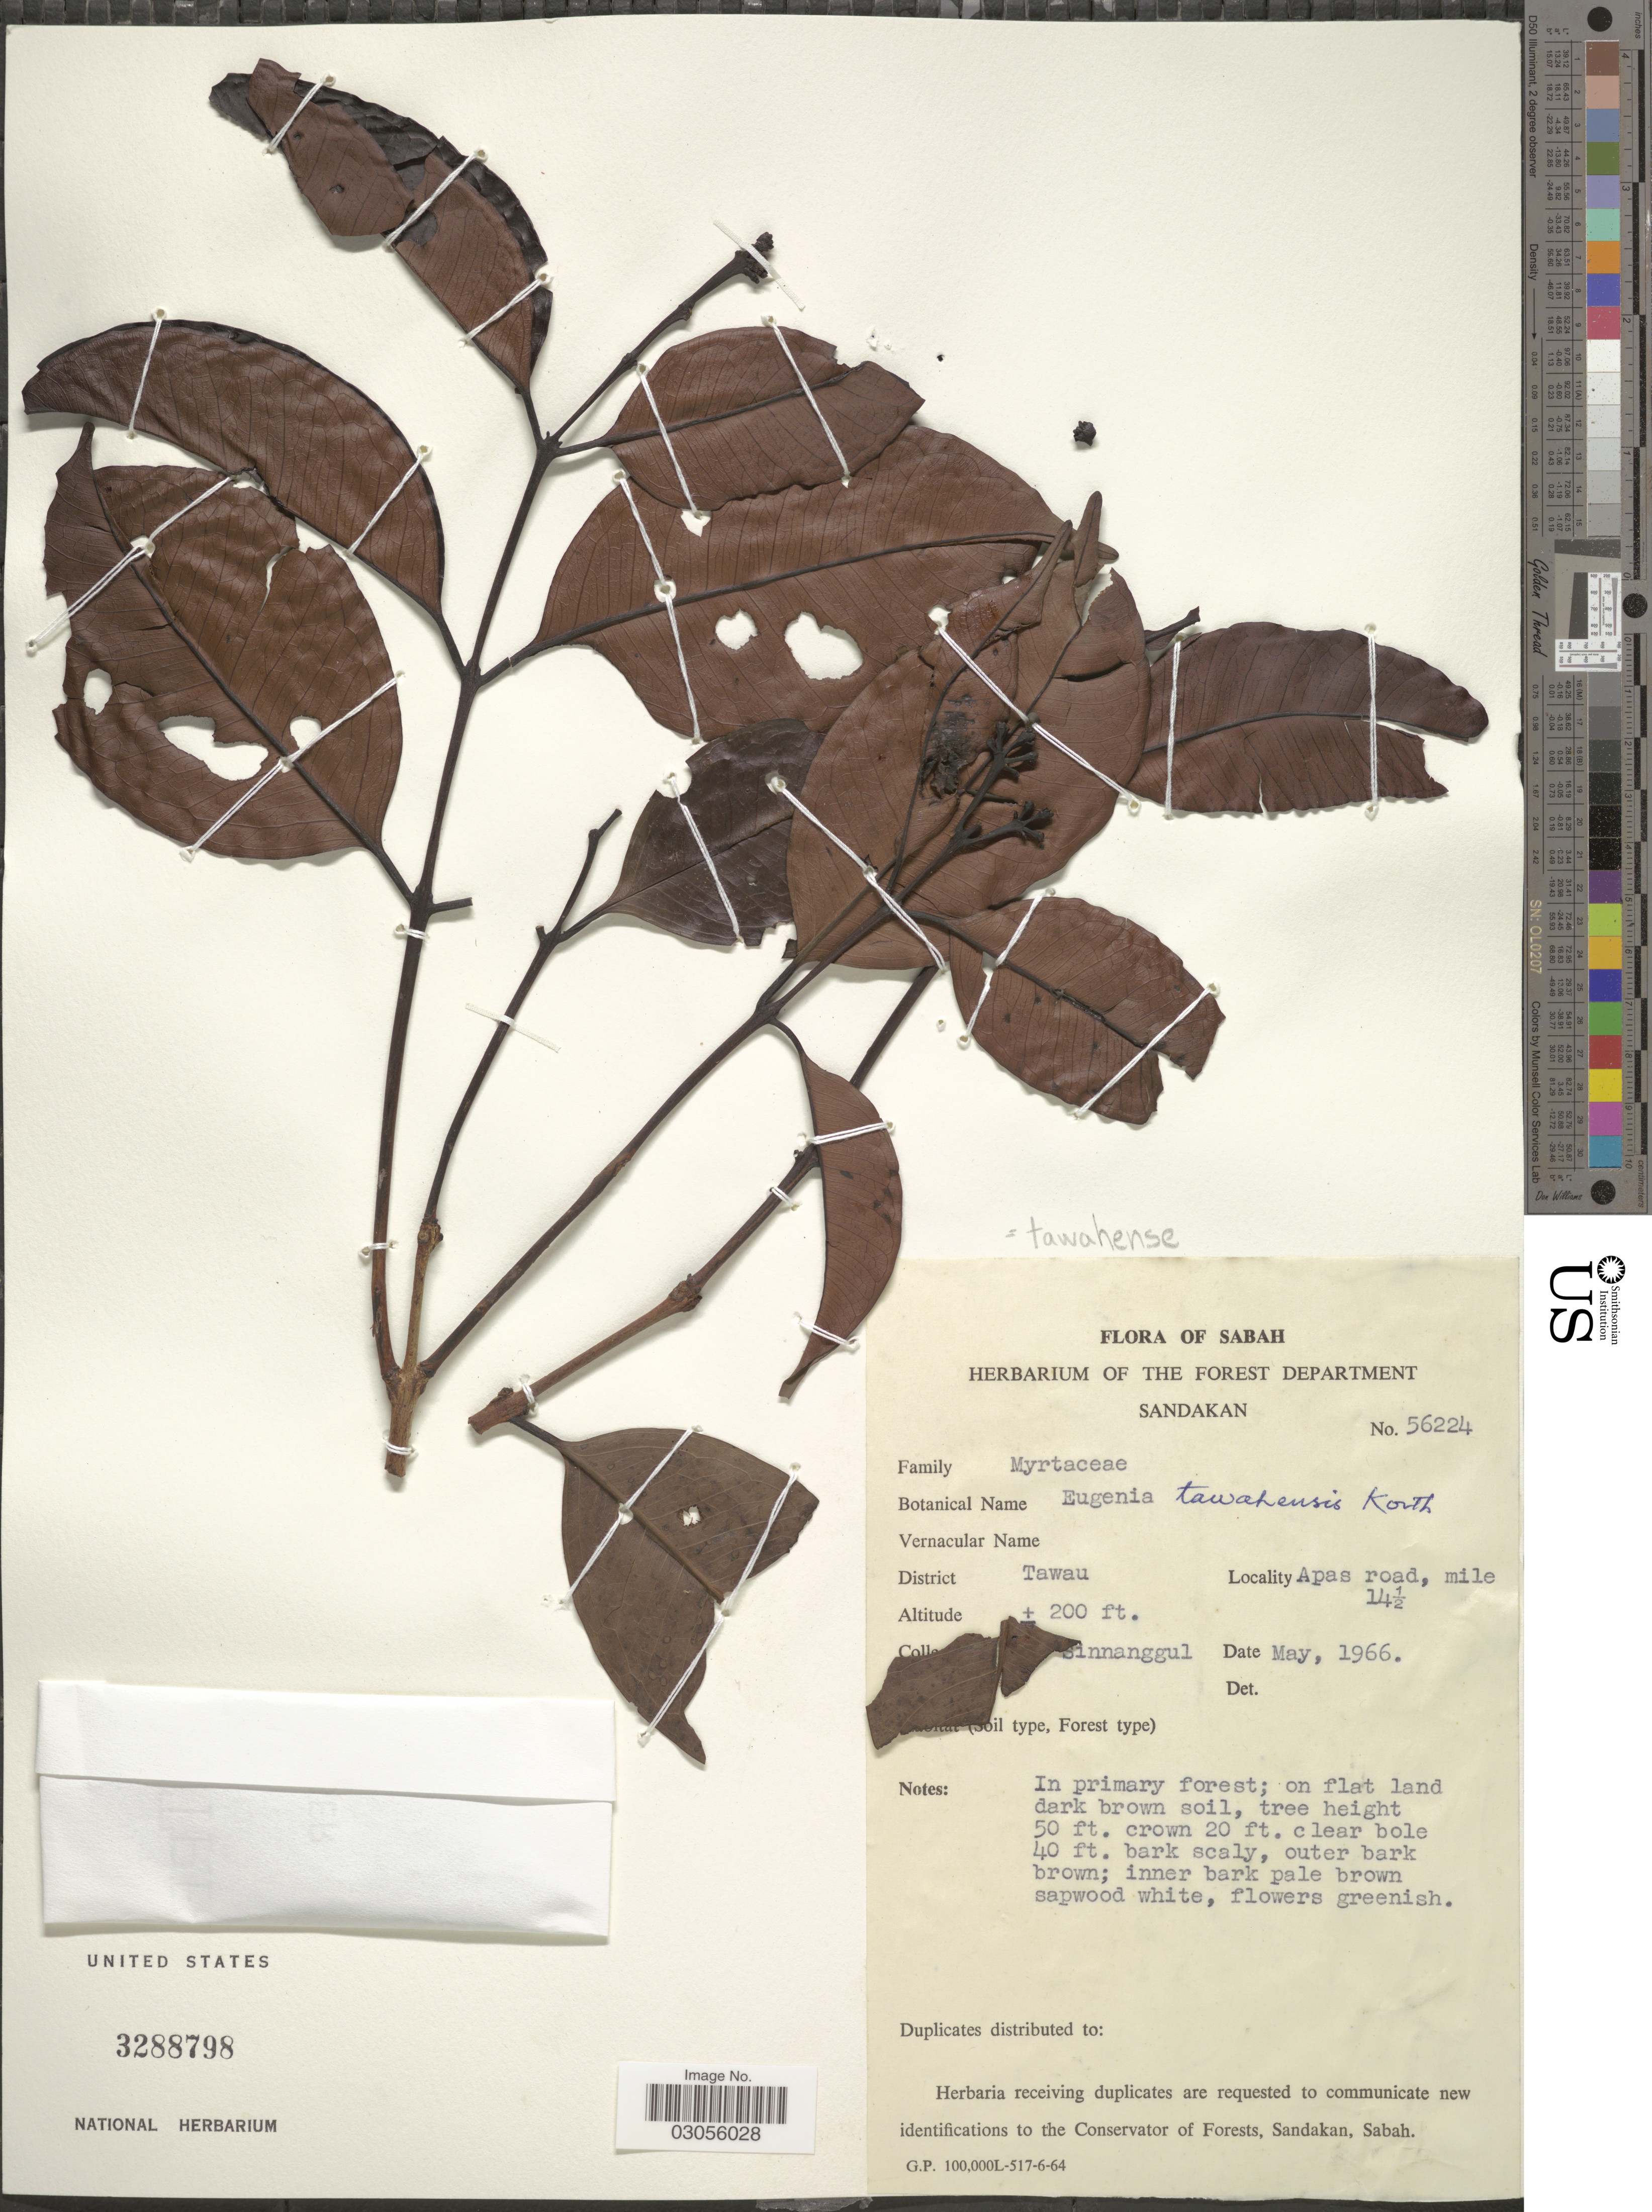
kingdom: Plantae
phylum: Tracheophyta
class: Magnoliopsida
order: Myrtales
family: Myrtaceae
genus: Syzygium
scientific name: Syzygium tawahense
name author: (Korth.) Merr. & L.M. Perry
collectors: Sinnanggul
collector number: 56224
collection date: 1966-05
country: Malaysia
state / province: Sabah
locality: District Tawau, Apas road, mile 14½.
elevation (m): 61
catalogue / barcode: US 3288798